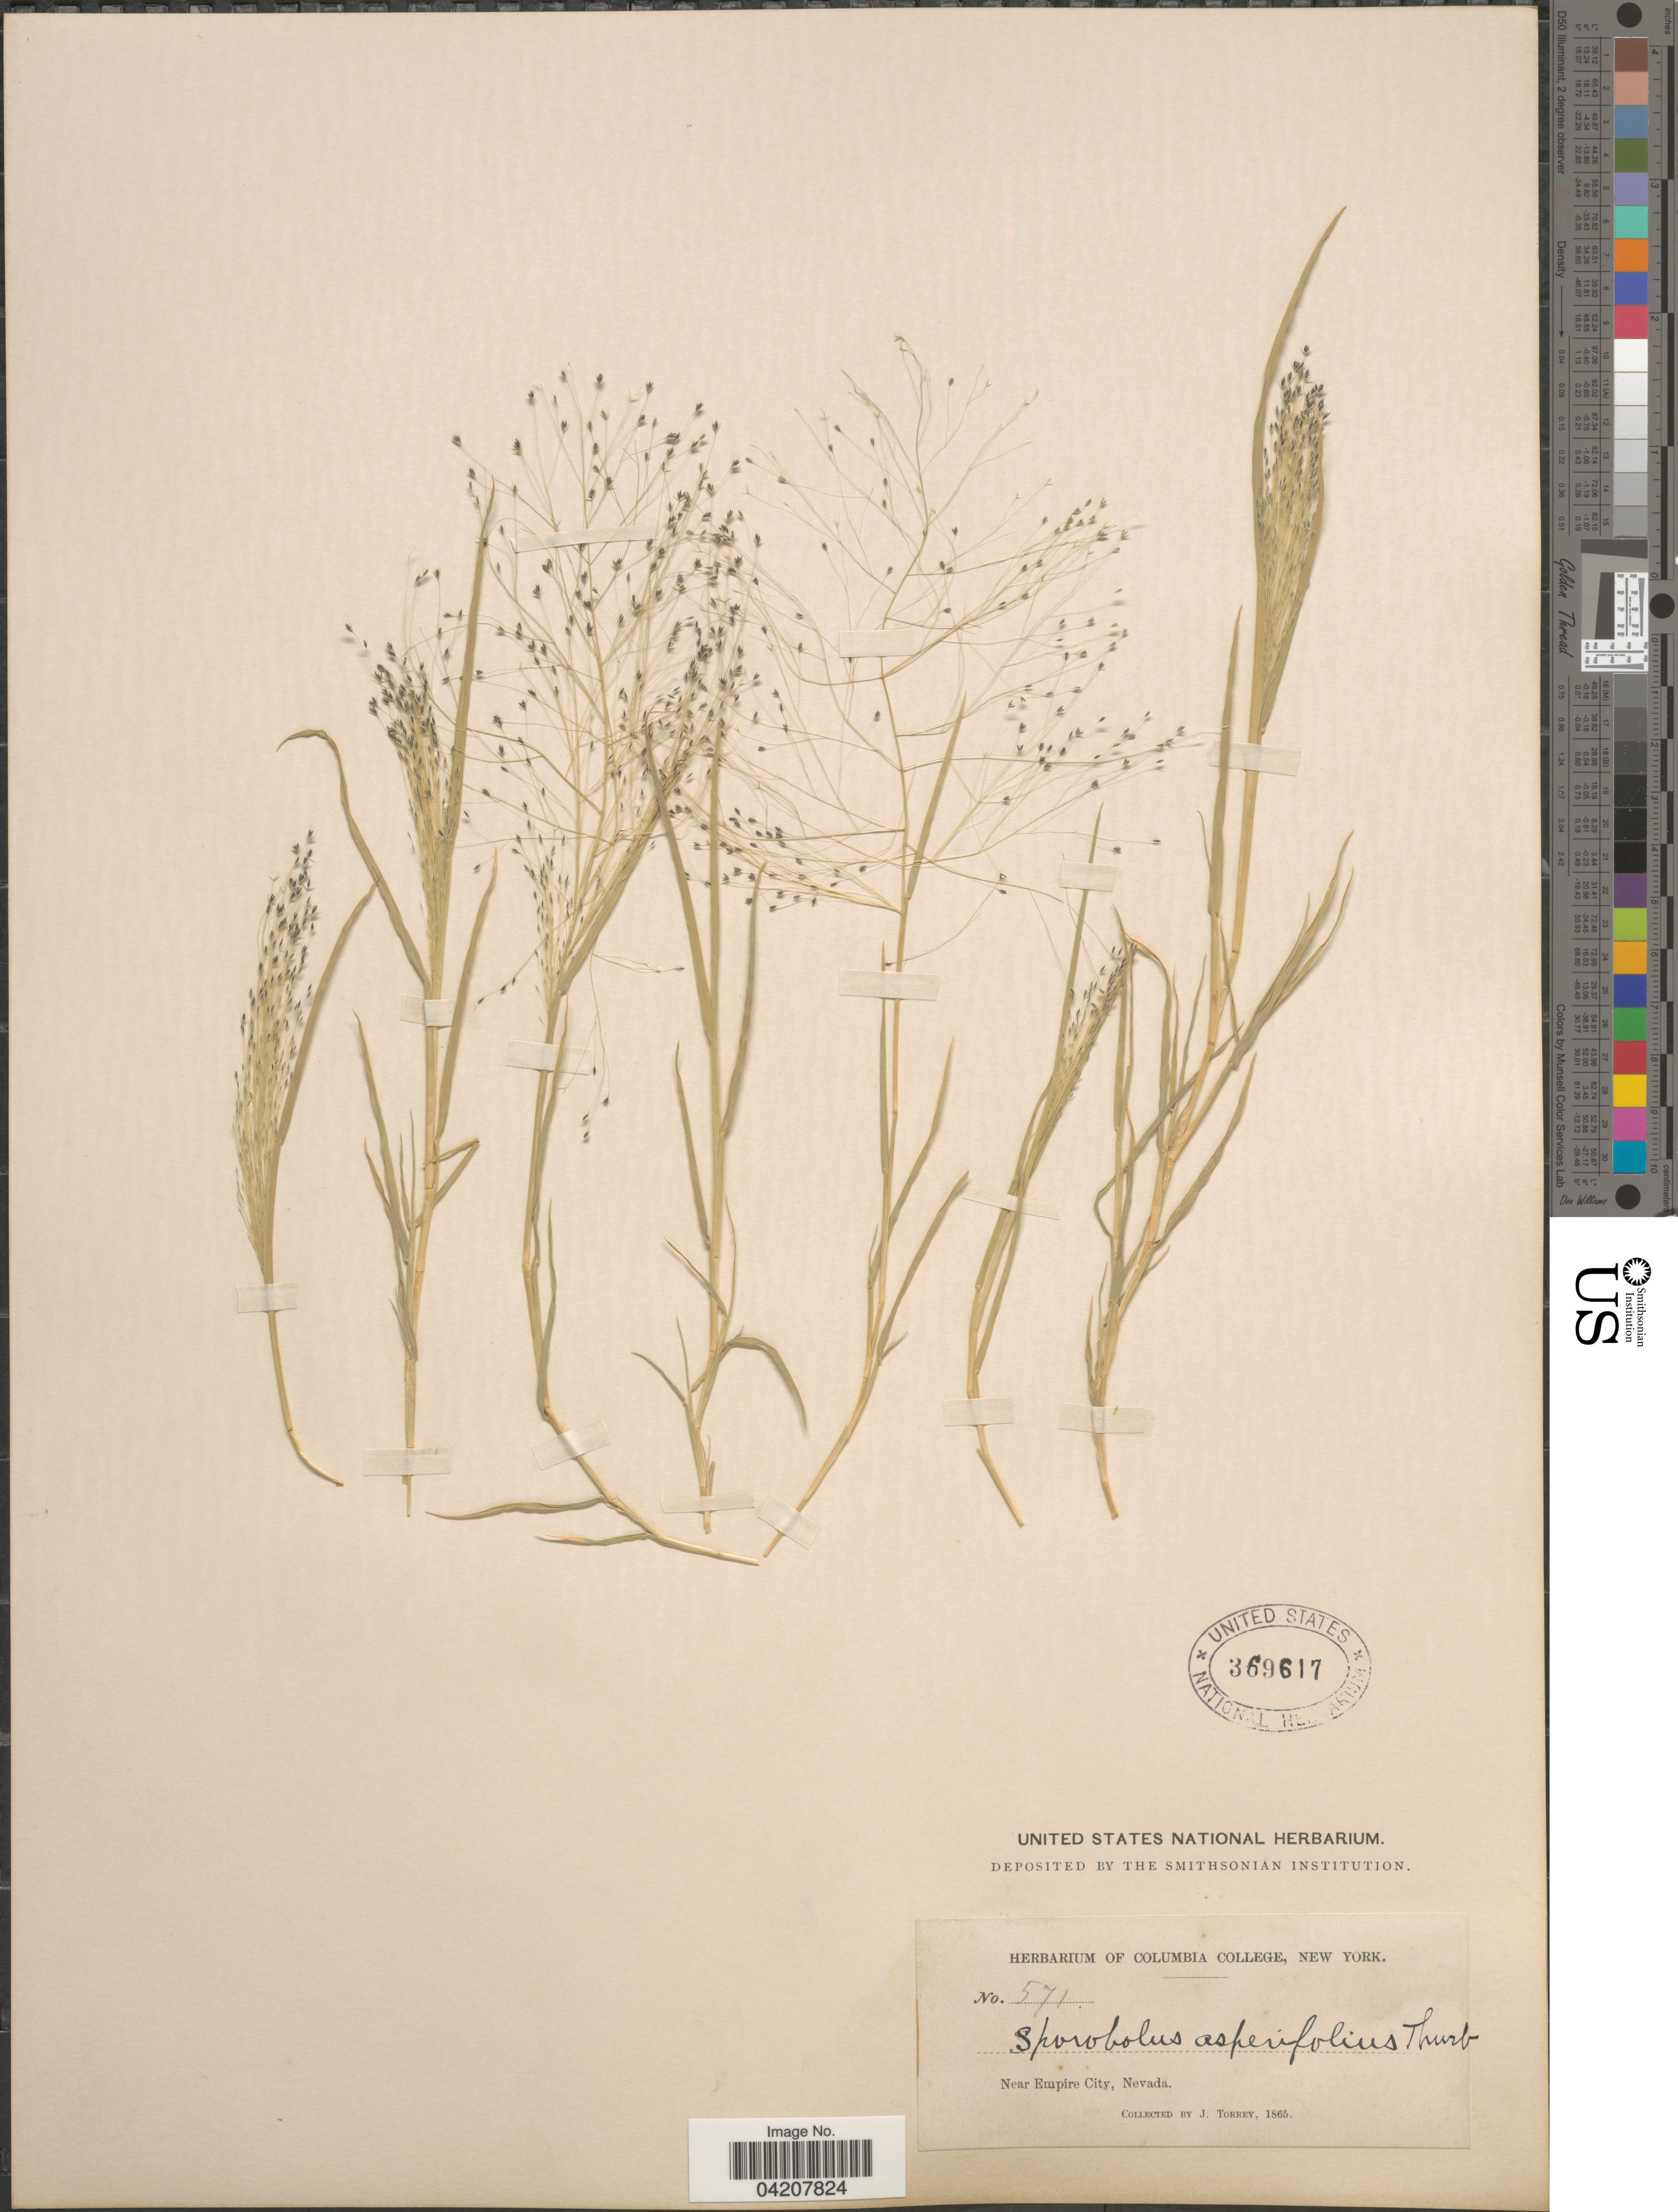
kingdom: Plantae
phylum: Tracheophyta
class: Liliopsida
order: Poales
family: Poaceae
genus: Muhlenbergia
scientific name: Muhlenbergia asperifolia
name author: (Nees & Meyen ex Trin.) Parodi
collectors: J. Torrey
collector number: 571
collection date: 1865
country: United States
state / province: Nevada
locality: Near Empire City.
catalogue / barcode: US 369617